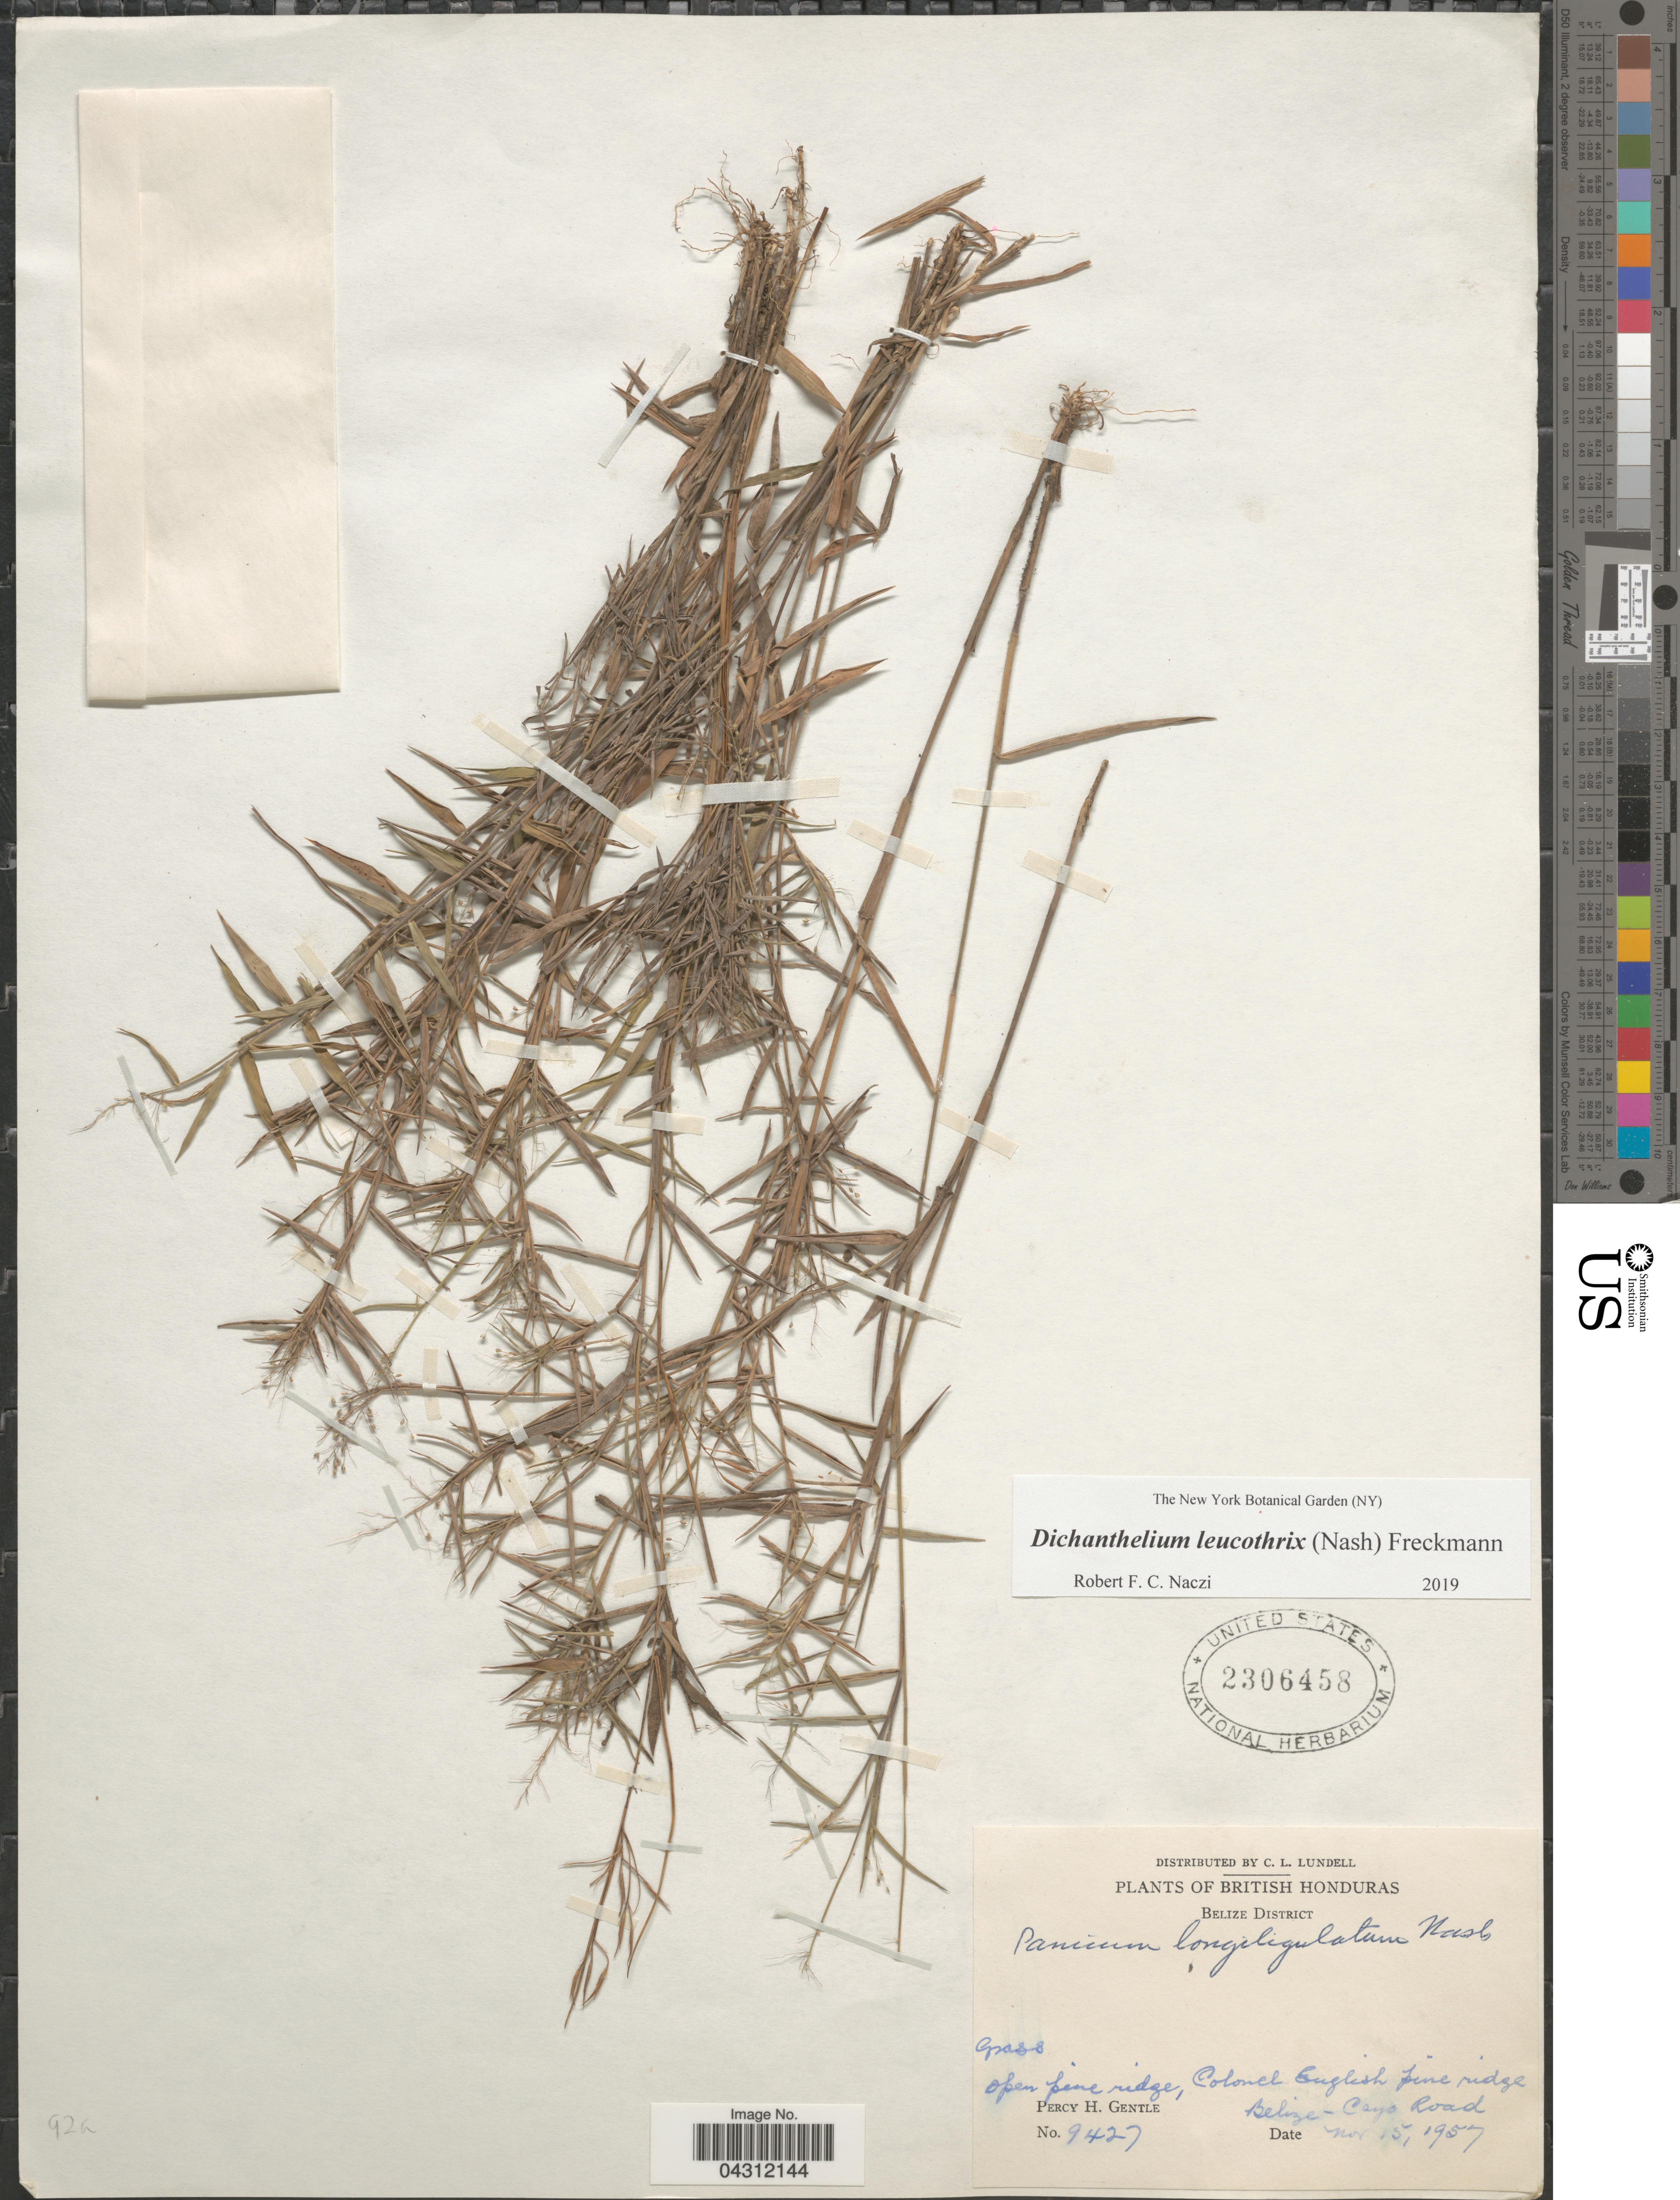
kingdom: Plantae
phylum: Tracheophyta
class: Liliopsida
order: Poales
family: Poaceae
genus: Dichanthelium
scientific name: Dichanthelium acuminatum var. longiligulatum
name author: (Nash) Gould & C.A. Clark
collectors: P. H. Gentle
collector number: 9427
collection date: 1957-11-15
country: Belize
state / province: Belize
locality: British Honduras. Belize District. Open pine ridge, Colonel English pine ridge. Belize-Cayo Road.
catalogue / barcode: US 2306458